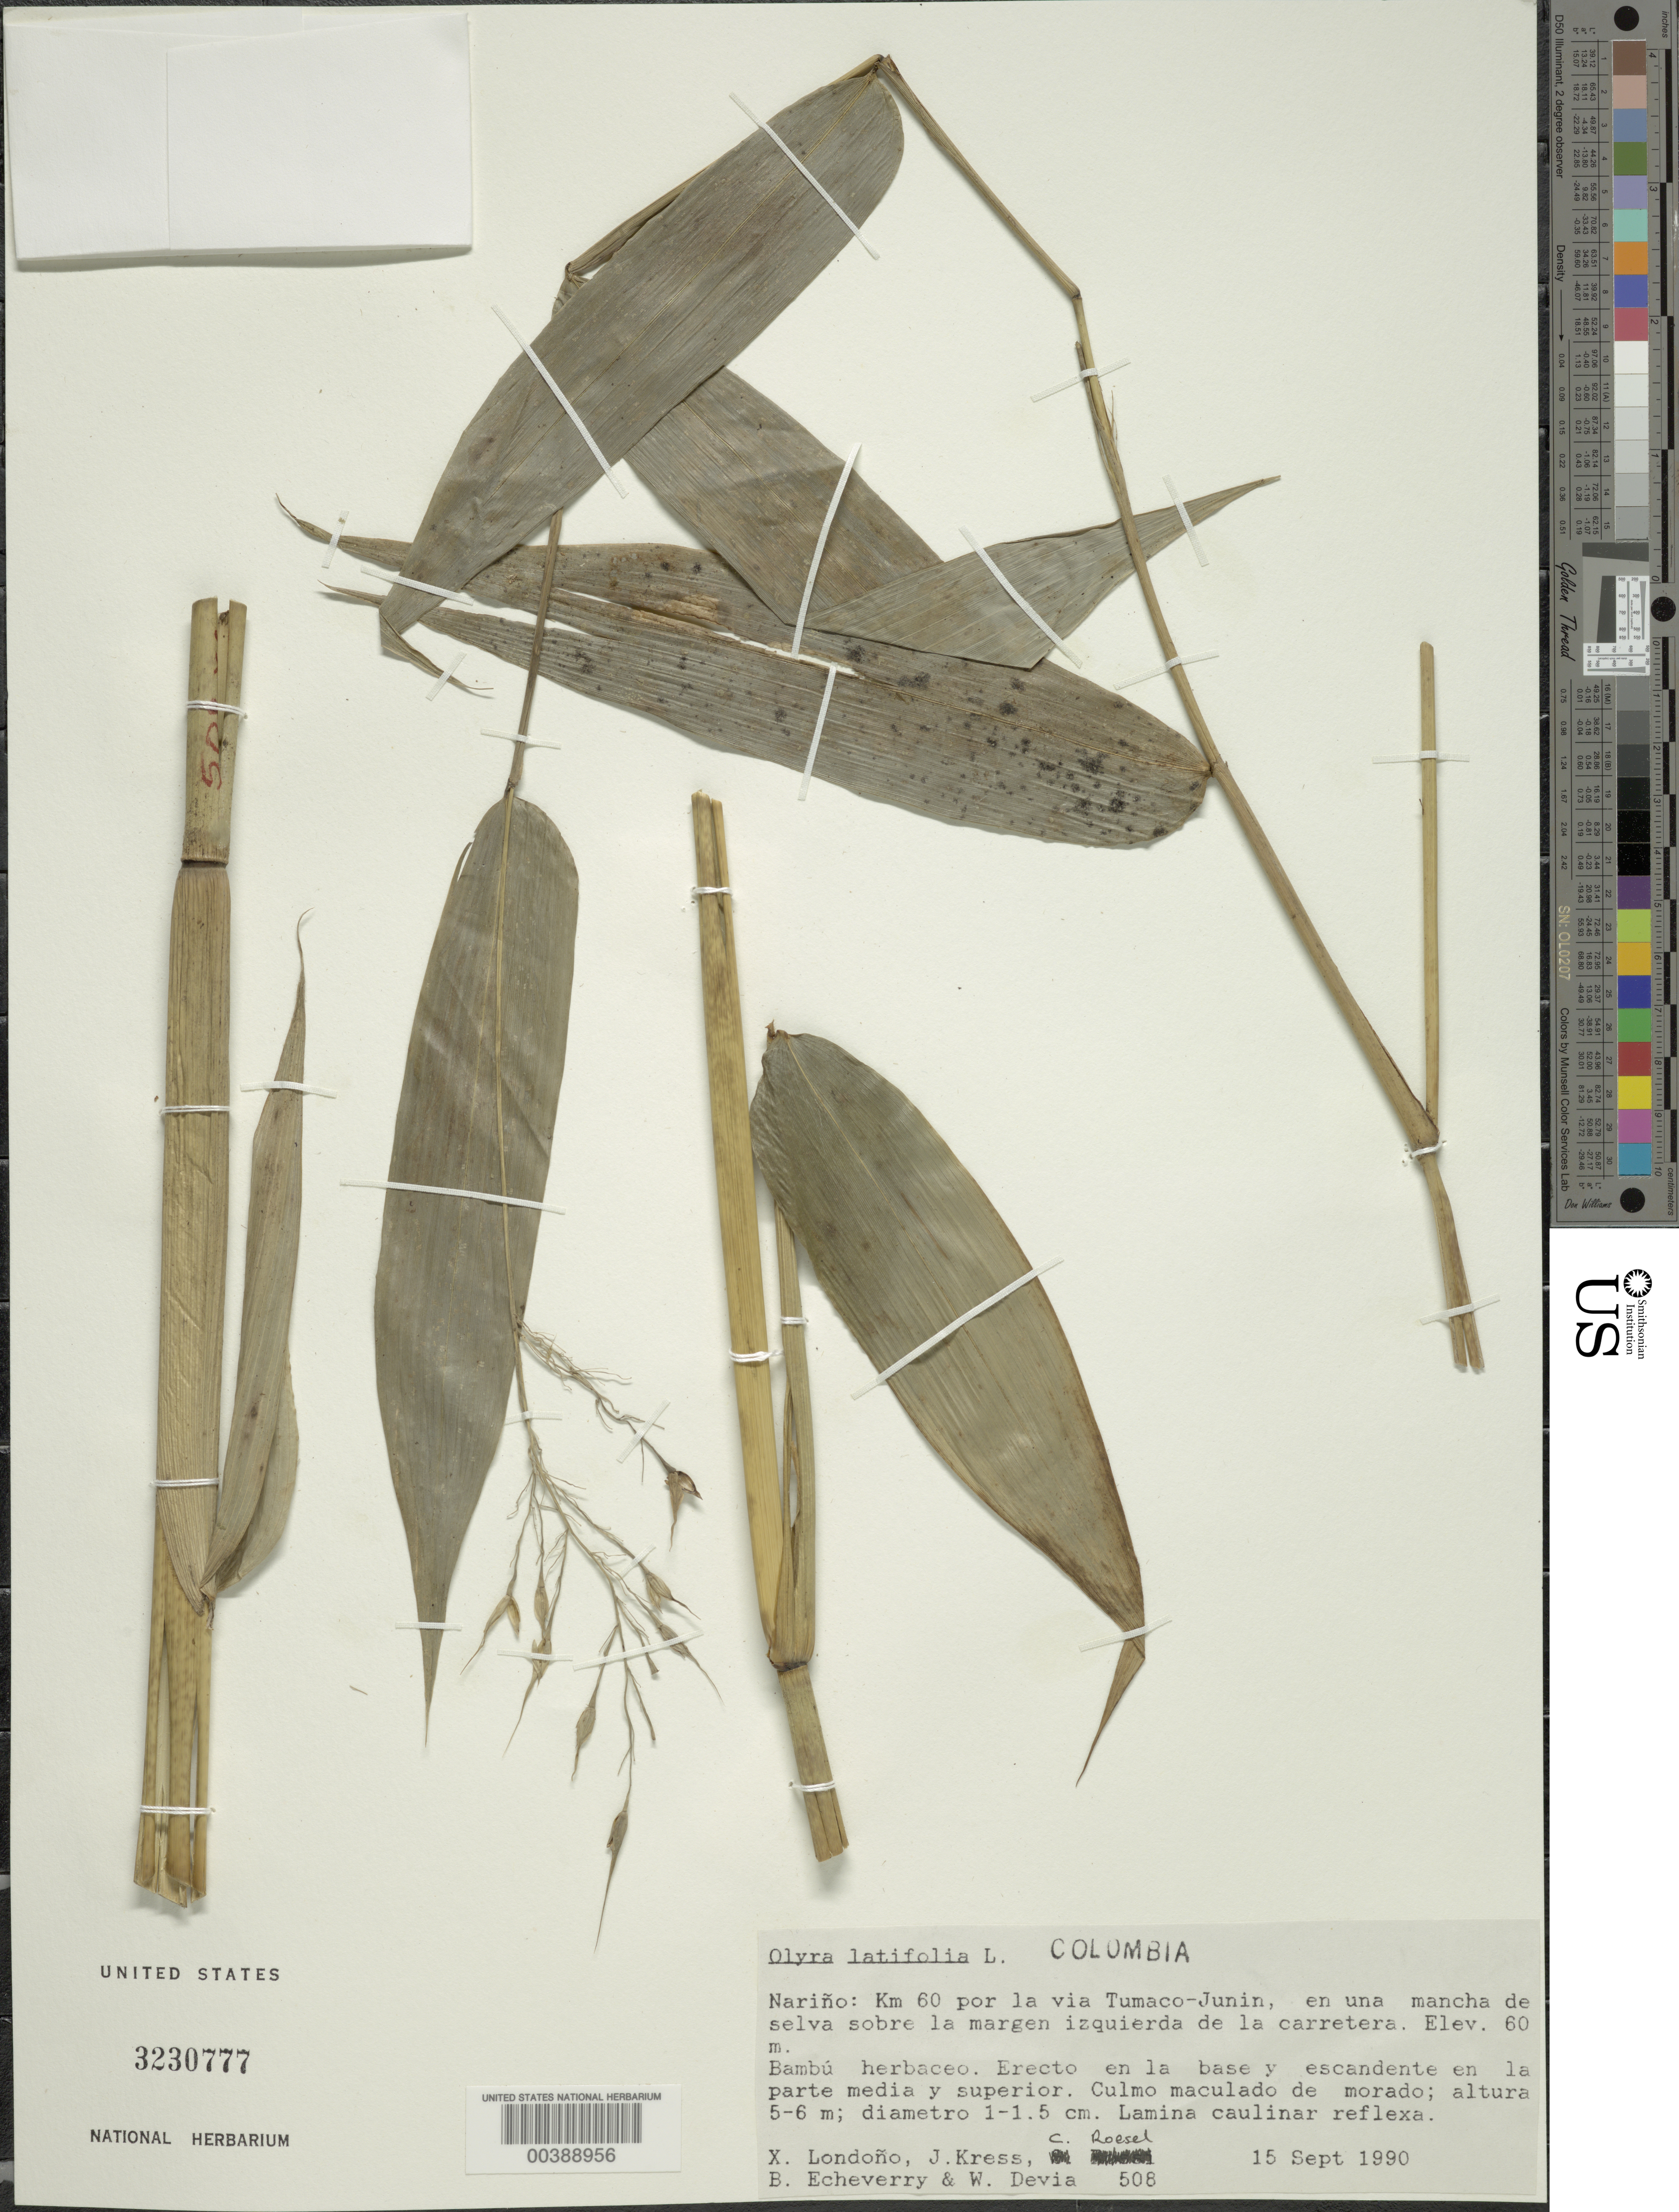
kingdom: Plantae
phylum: Tracheophyta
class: Liliopsida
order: Poales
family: Poaceae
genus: Olyra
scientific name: Olyra latifolia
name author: L.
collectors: X. Londoño, W. J. Kress, C. S. Roesel, B. Echeverry & W. Devia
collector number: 507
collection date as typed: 15 Sep 1990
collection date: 1990-09-15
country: Colombia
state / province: Nariño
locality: Km 60 por la via Tumaco-Junin, en una mancha de selva Sobre la margin Izquierda de la Carretera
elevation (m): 60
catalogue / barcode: US 3230777